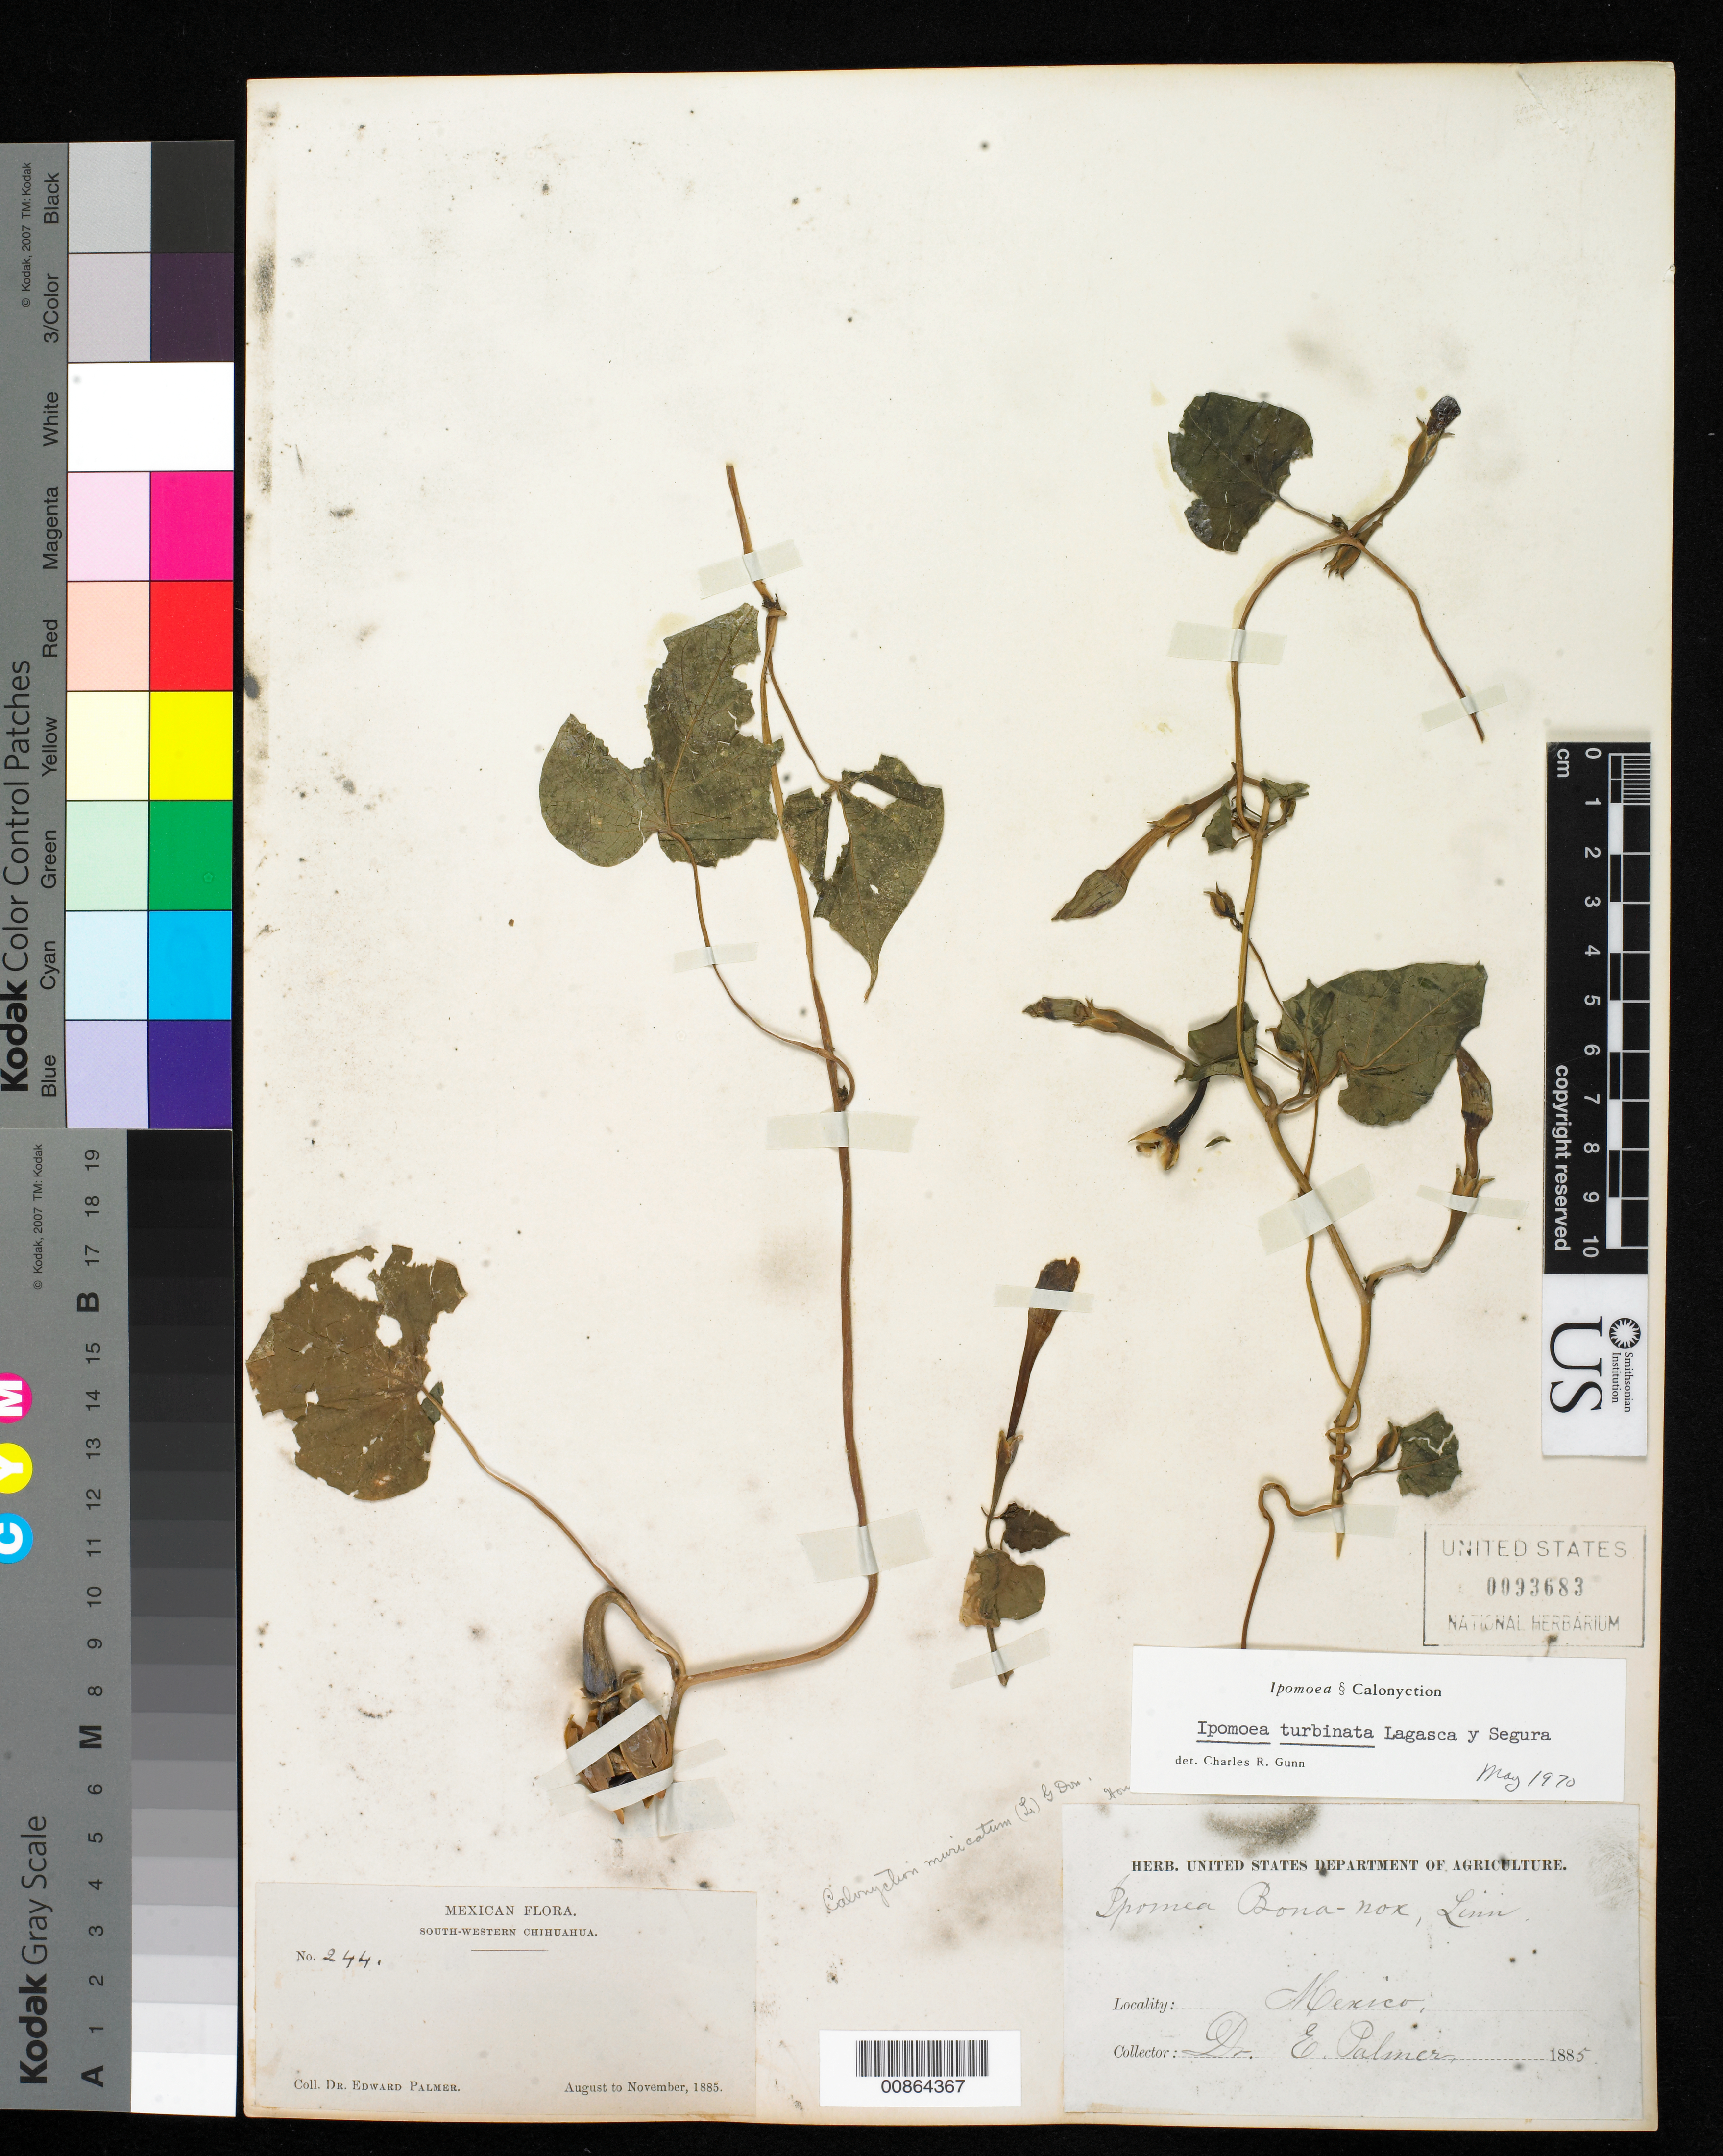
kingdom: Plantae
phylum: Tracheophyta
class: Magnoliopsida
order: Solanales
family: Convolvulaceae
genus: Ipomoea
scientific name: Ipomoea muricata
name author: (L.) Jacq.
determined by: Wood, John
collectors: E. Palmer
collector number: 244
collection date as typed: Aug 1885 to -- Nov 1885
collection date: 1885-08/1885-11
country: Mexico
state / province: Chihuahua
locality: South-Western Chihuahua.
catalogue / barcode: US 93683